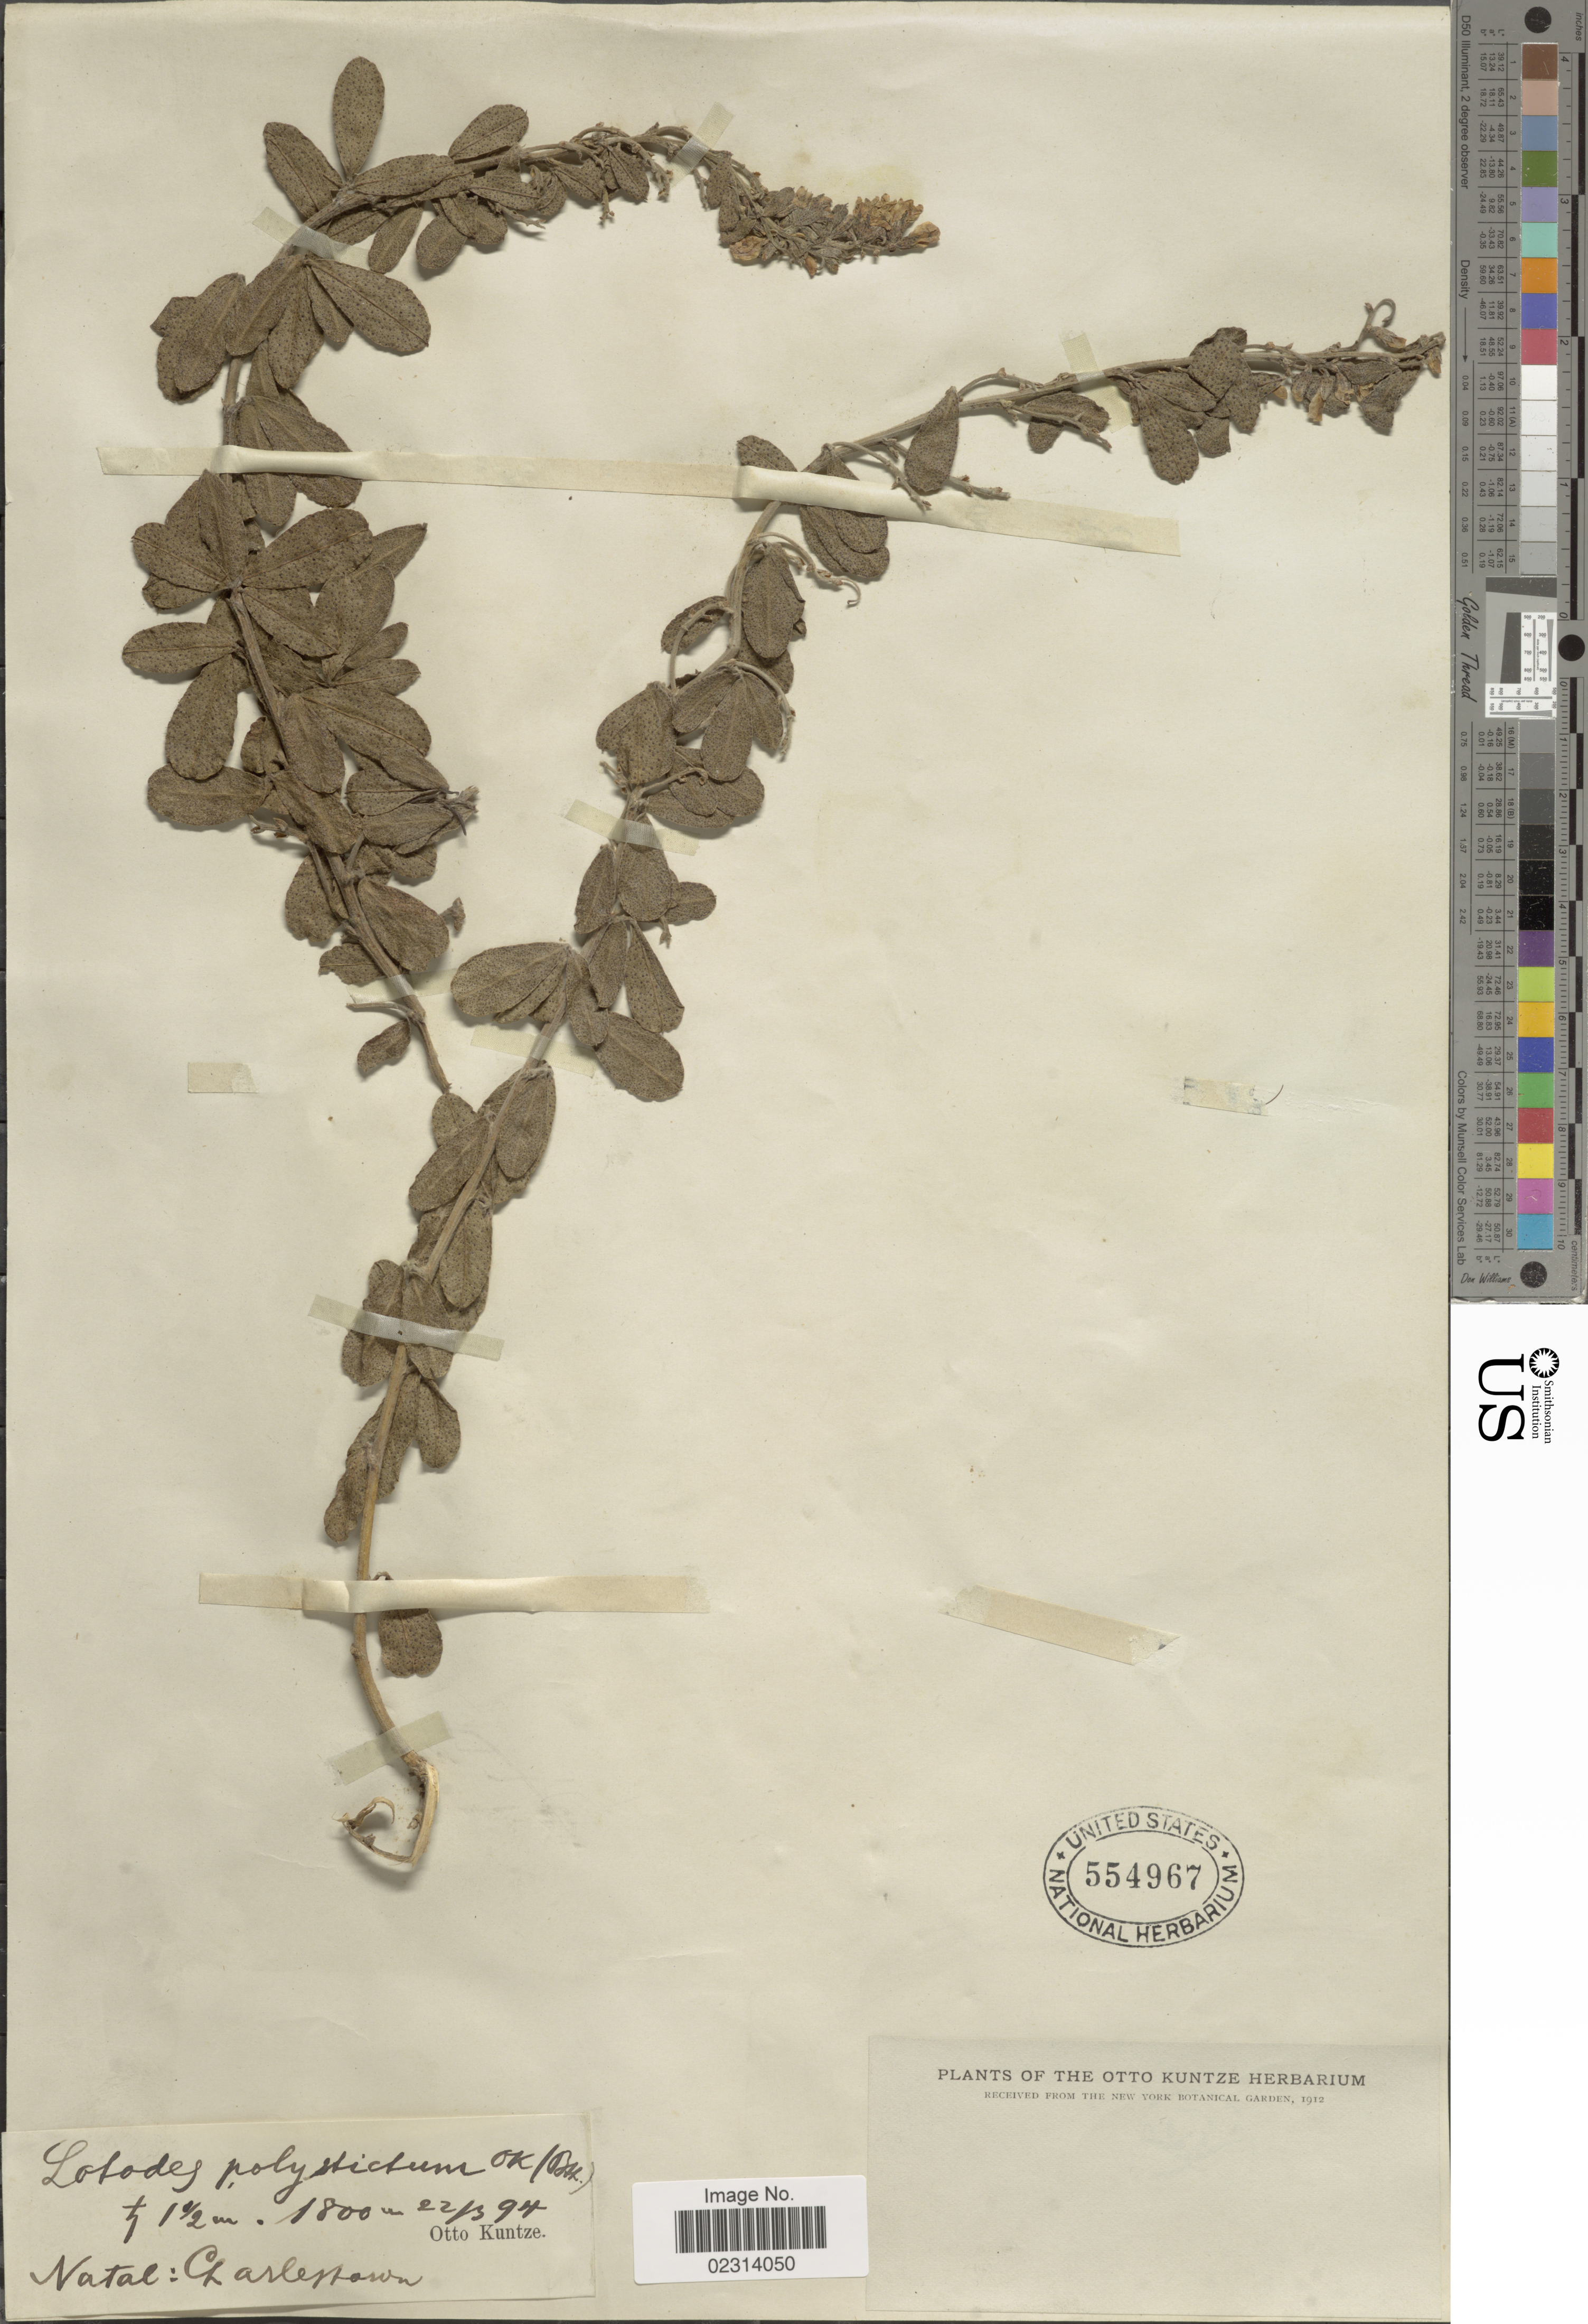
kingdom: Plantae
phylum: Tracheophyta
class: Magnoliopsida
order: Fabales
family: Fabaceae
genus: Otholobium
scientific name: Otholobium polystictum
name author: (Benth. ex Harv.) C.H. Stirt.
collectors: C.E.O. Kuntze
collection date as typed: Transcribed d/m/y: 22/3/94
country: South Africa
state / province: KwaZulu-Natal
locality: Natal: Clarlestown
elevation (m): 549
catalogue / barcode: US 554967